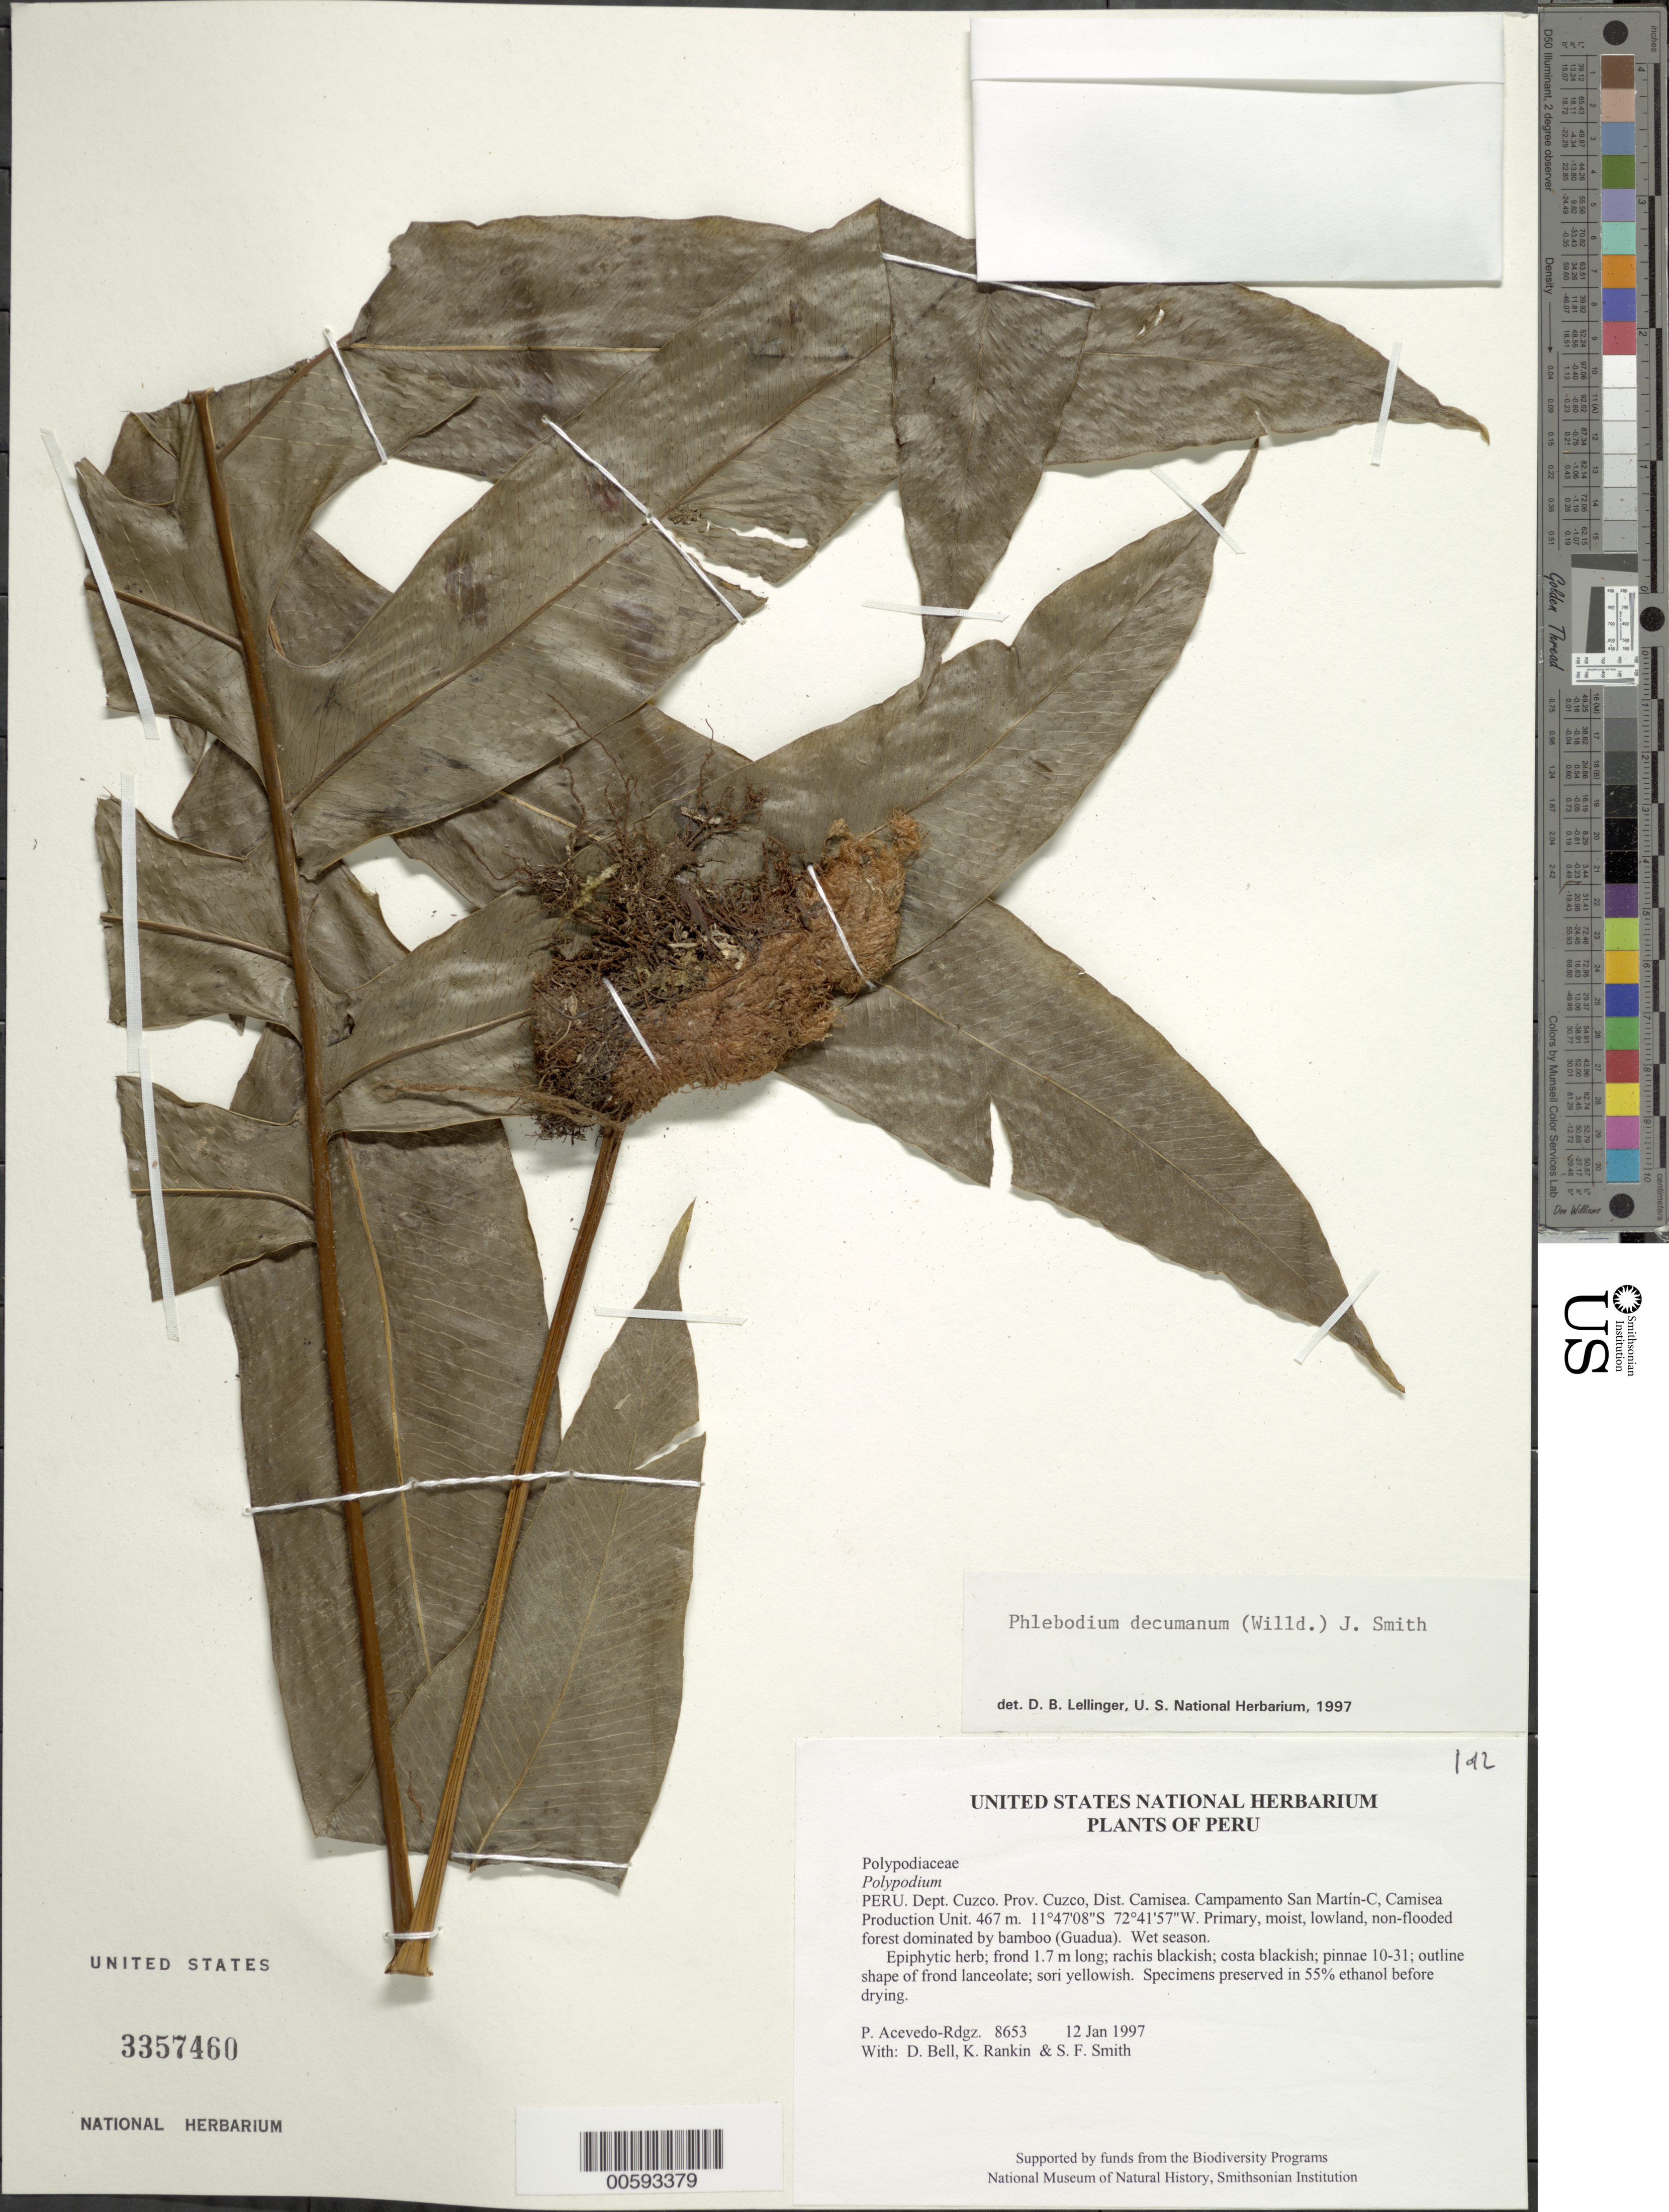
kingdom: Plantae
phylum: Tracheophyta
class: Polypodiopsida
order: Polypodiales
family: Polypodiaceae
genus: Phlebodium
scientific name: Phlebodium decumanum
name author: (Willd.) J. Sm.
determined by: Lellinger, David B., (BOT), Smithsonian Institution - National Museum of Natural History (UNITED STATES)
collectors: P. Acevedo-Rodr., D. A. Bell, K. B. Rankin & S.F. Smith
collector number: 8653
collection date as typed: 12 Jan 1997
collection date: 1997-01-12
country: Peru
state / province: Cusco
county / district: Cusco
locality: Districto Camisea, Campamento San Martín-C, Camisea Production Unit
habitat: Primary, moist, lowland, non-flooded forest dominated by bamboo (Guadua). Wet season.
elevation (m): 467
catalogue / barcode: US 3357460